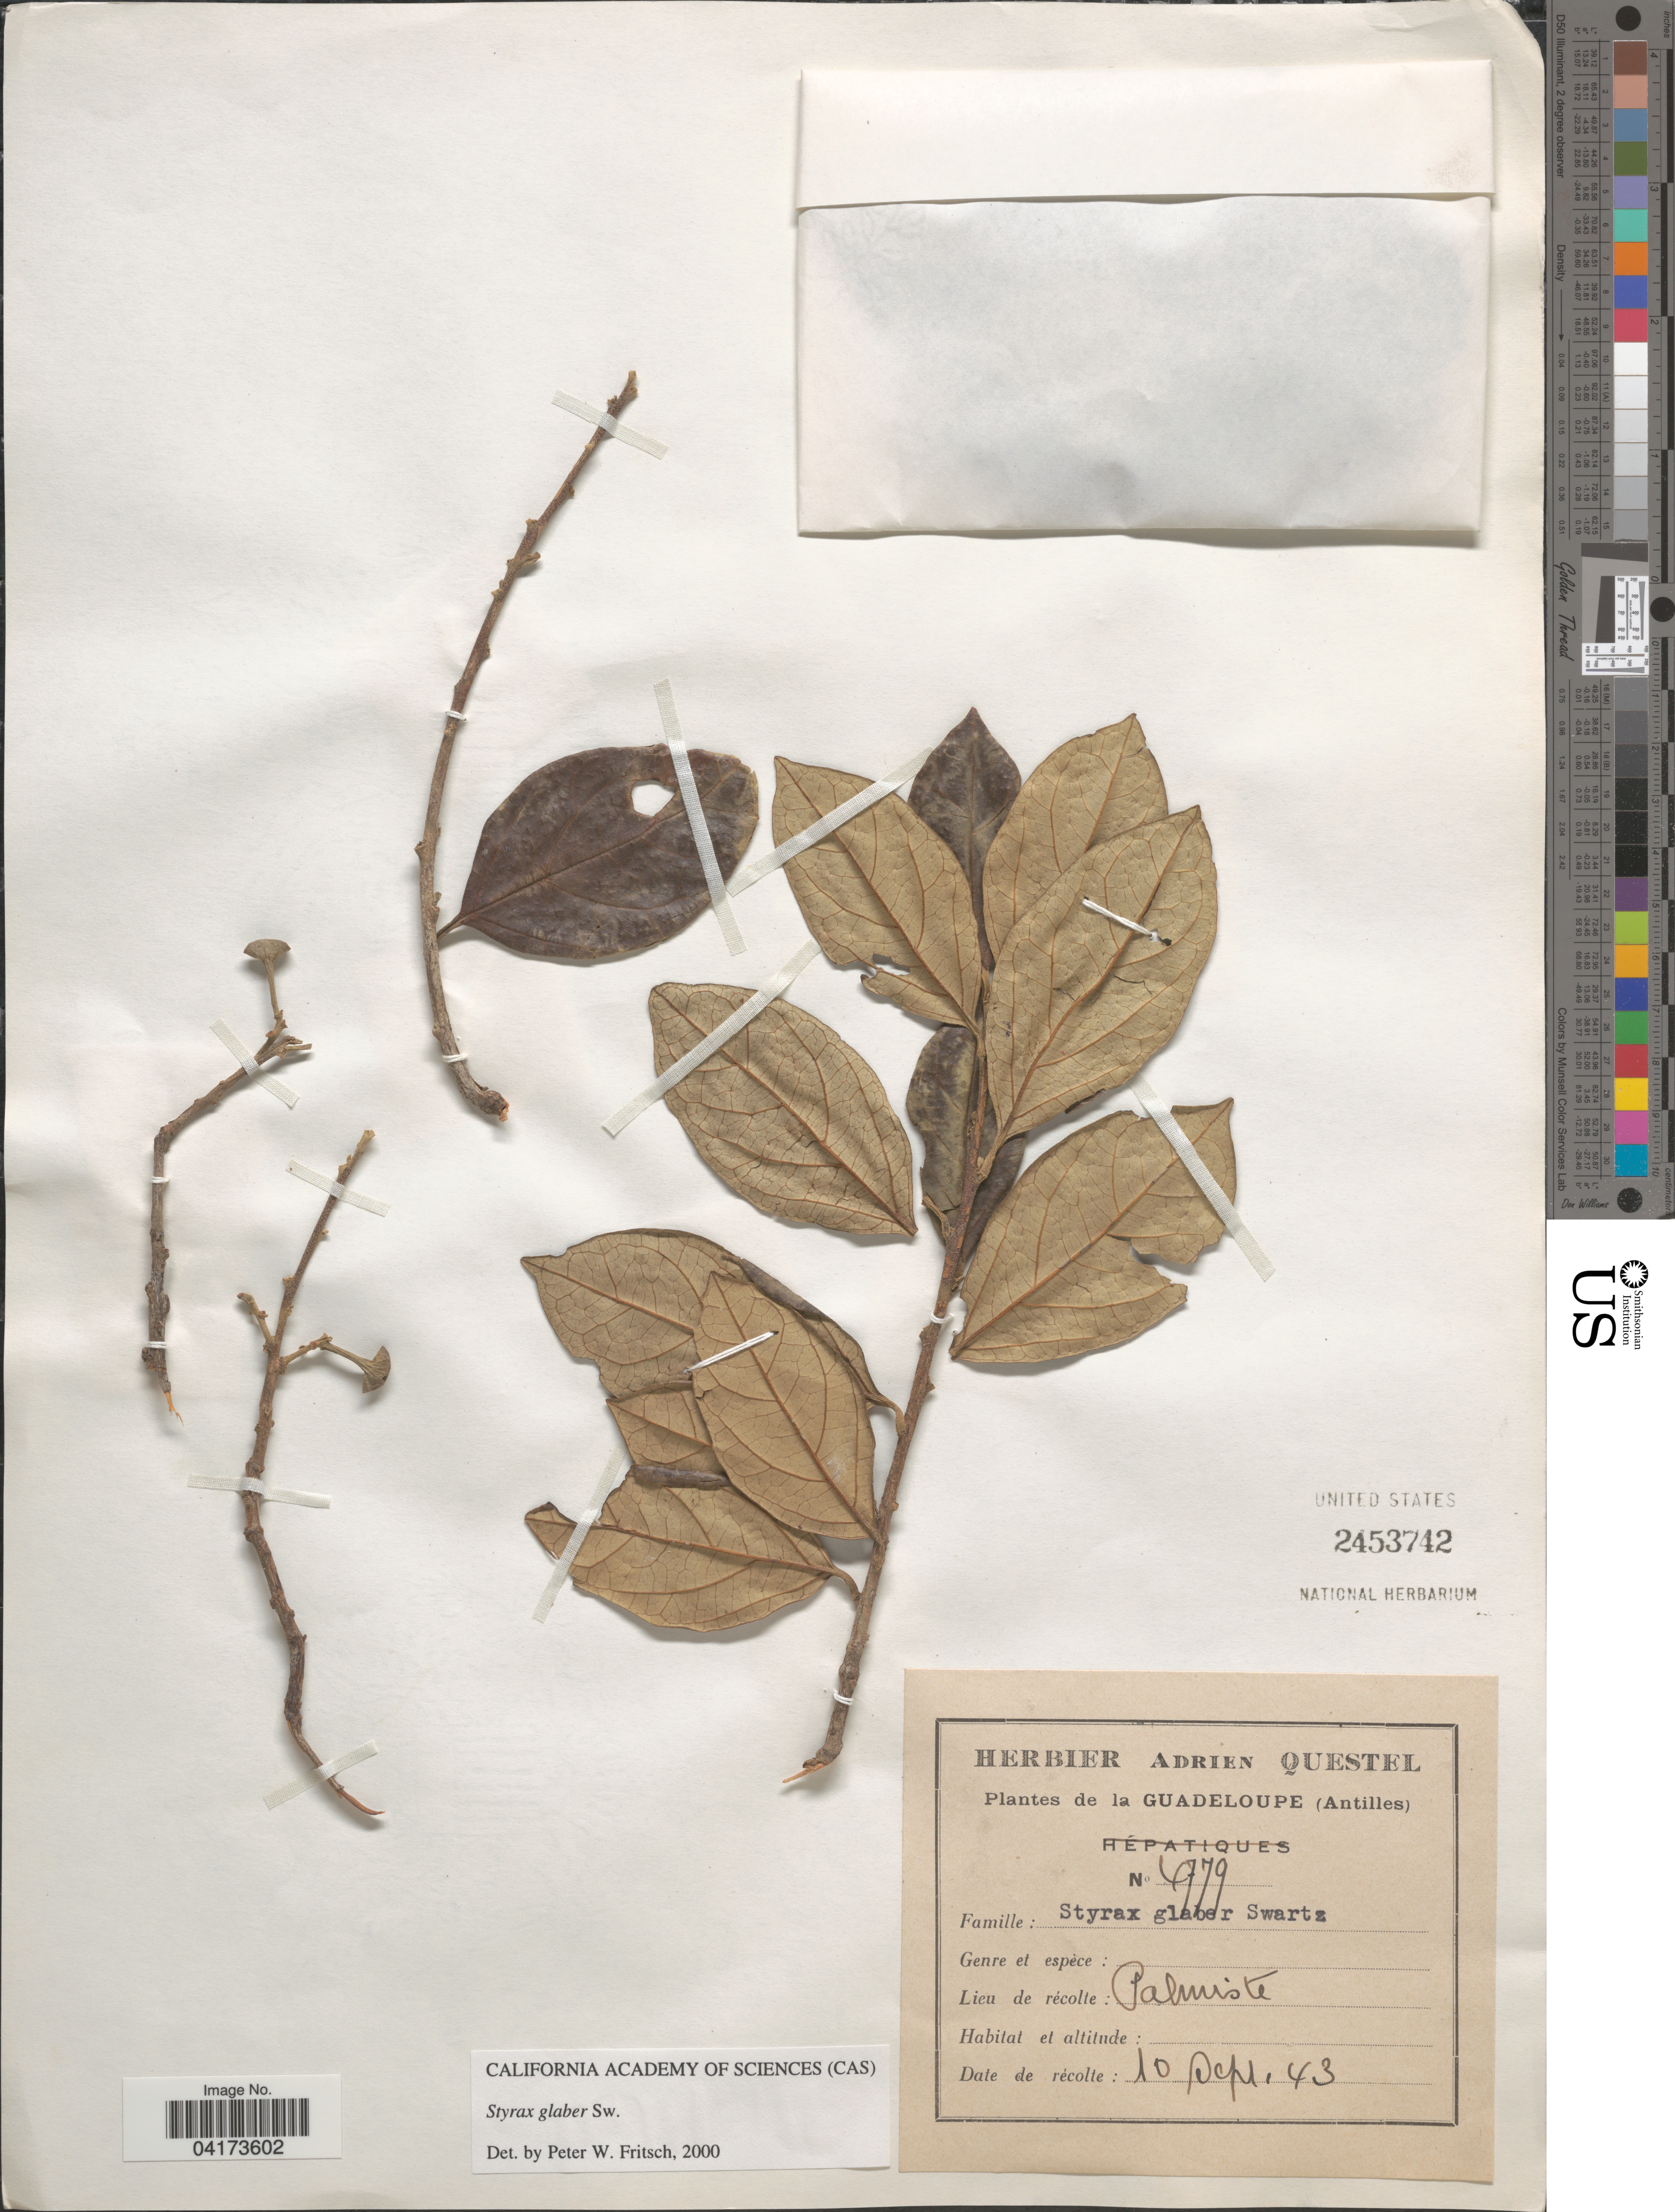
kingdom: Plantae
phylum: Tracheophyta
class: Magnoliopsida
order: Ericales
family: Styracaceae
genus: Styrax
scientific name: Styrax glaber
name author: Sw.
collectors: ex herb. A. Questal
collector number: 4779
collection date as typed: Transcribed d/m/y: 10/9/43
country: Guadeloupe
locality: (Antilles). Palmiste.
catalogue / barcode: US 2453742